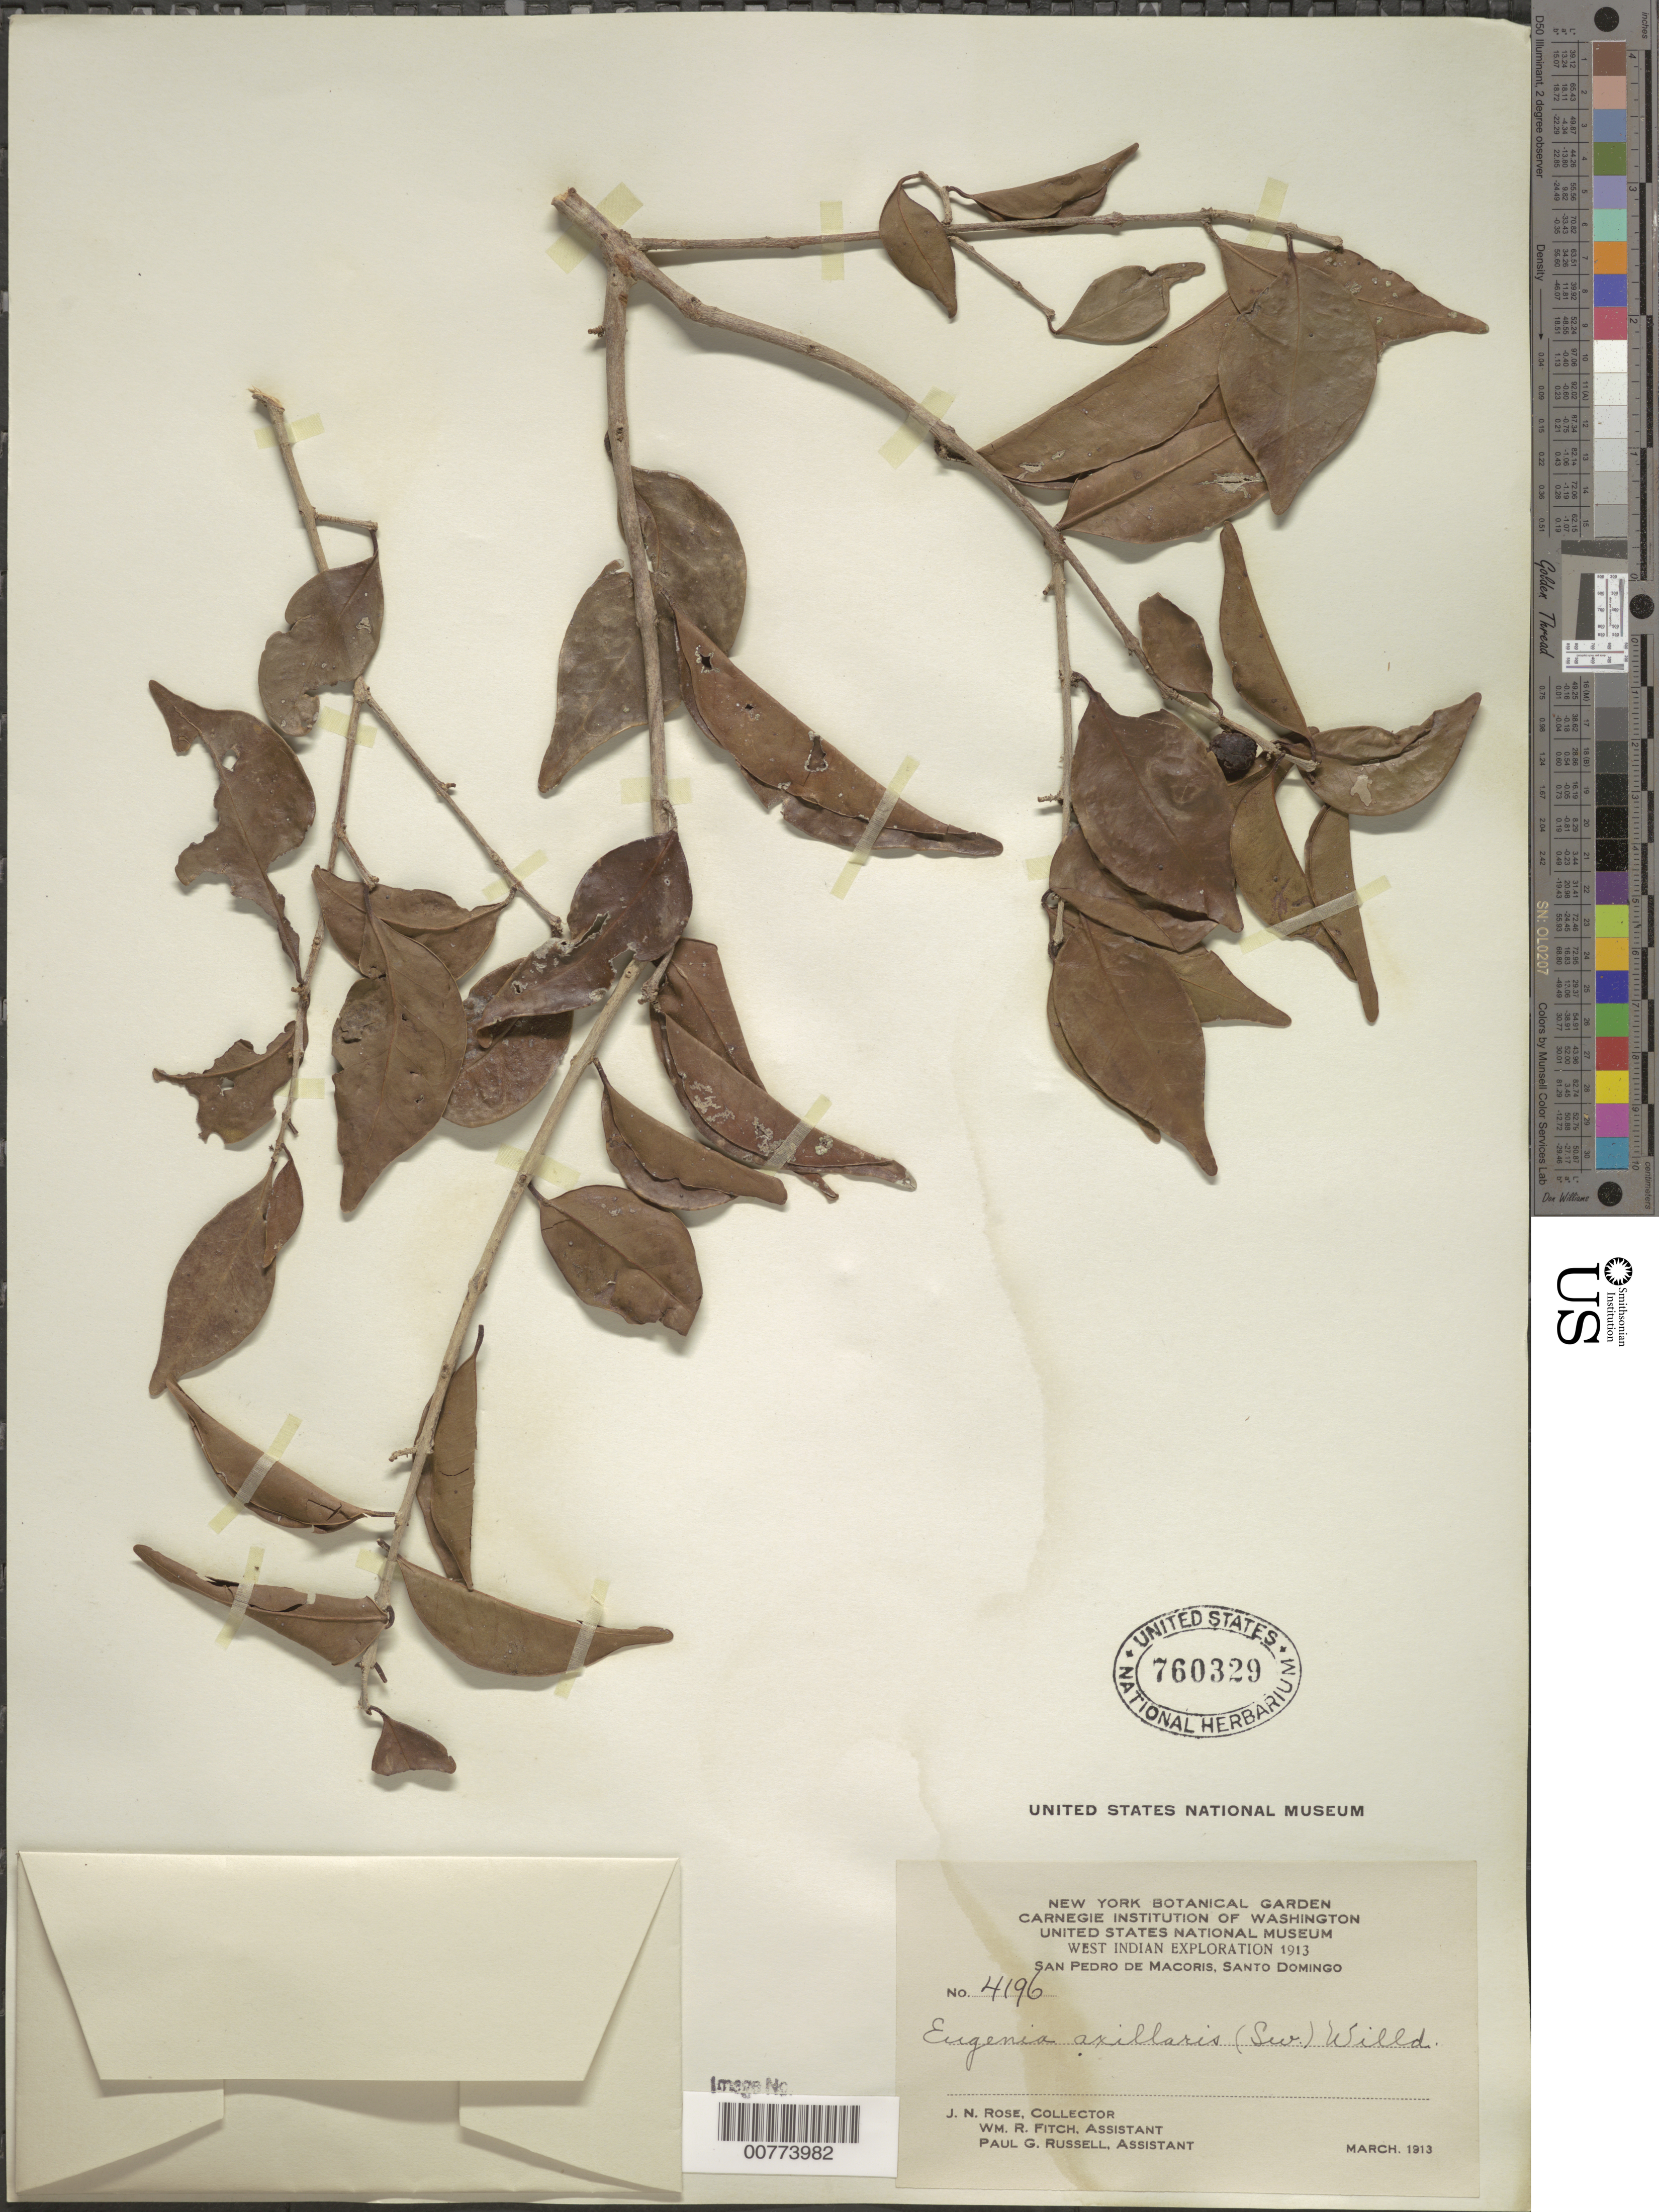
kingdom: Plantae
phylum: Tracheophyta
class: Magnoliopsida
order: Myrtales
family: Myrtaceae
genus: Eugenia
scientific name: Eugenia axillaris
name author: (Sw.) Willd.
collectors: J. N. Rose, W. R. Fitch & P. G. Russell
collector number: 4196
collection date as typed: Mar 1913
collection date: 1913-03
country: Dominican Republic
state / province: San Pedro de Macoris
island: Hispaniola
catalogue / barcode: US 760329